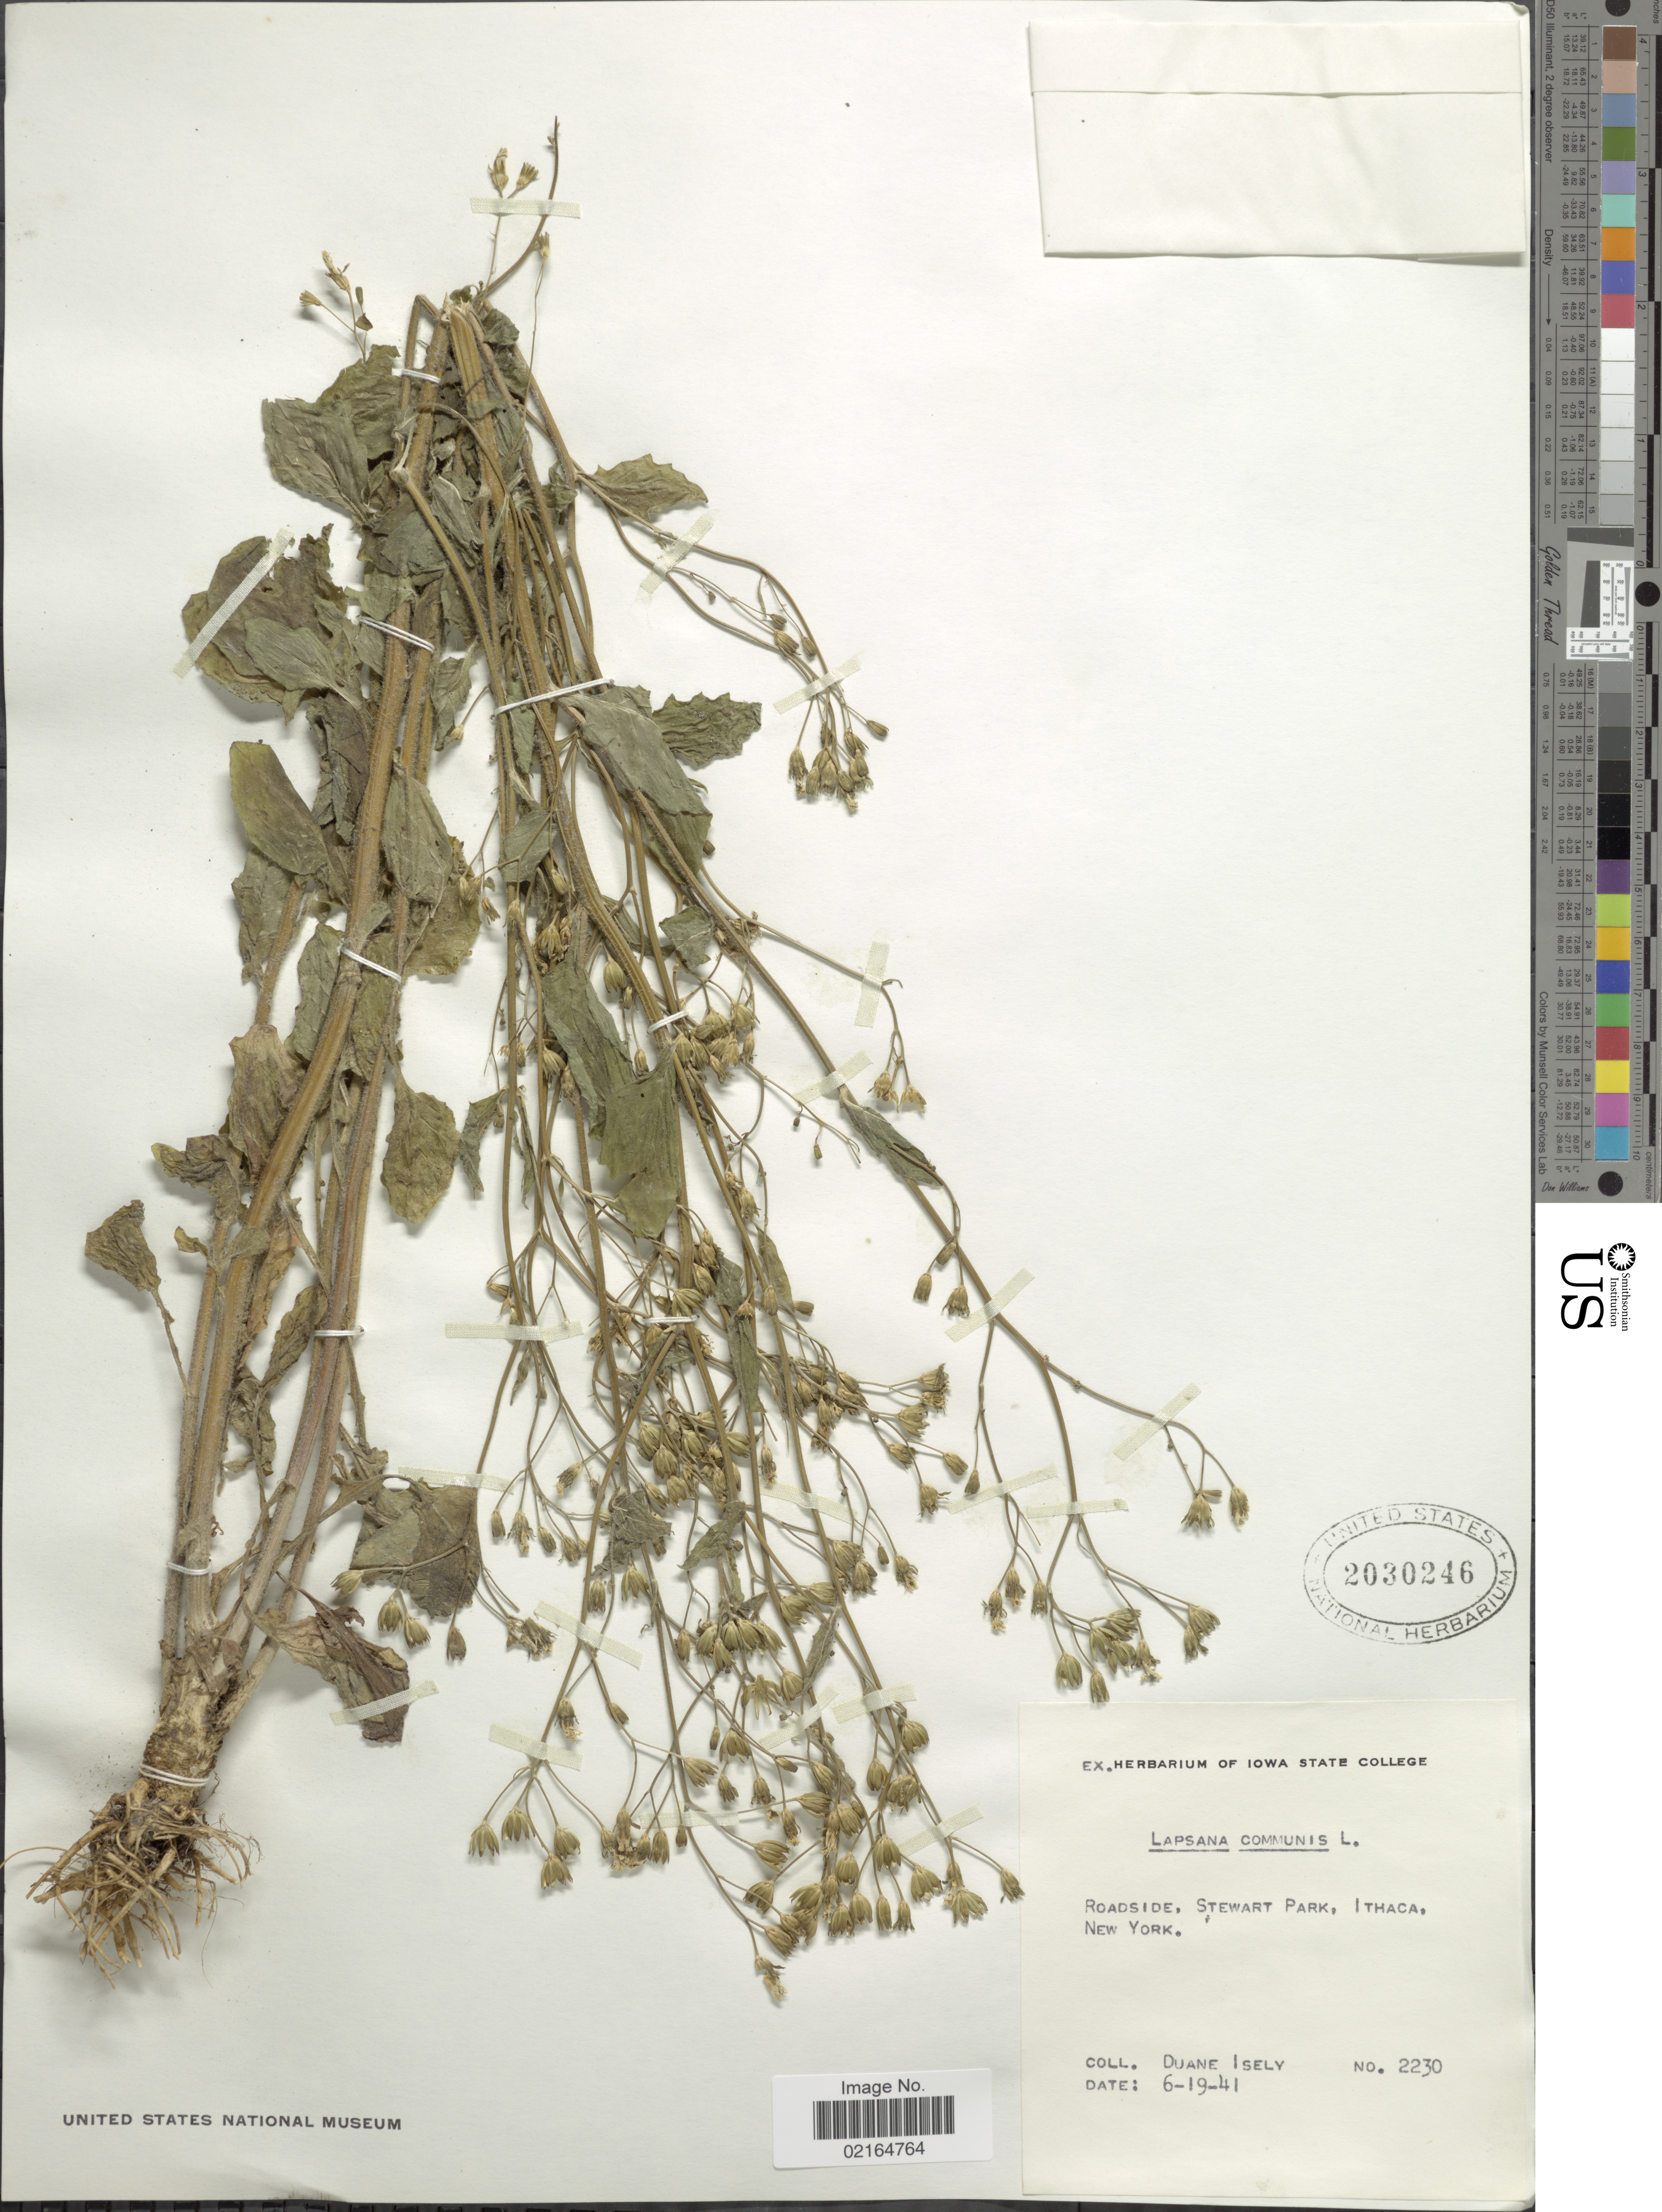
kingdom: Plantae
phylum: Tracheophyta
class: Magnoliopsida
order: Asterales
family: Asteraceae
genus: Lapsana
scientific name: Lapsana communis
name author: L.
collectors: D. Isely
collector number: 2230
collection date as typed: Transcribed d/m/y: 19/6/41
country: United States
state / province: New York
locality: Roadside, Stewart Park, Ithaca.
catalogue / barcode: US 2030246